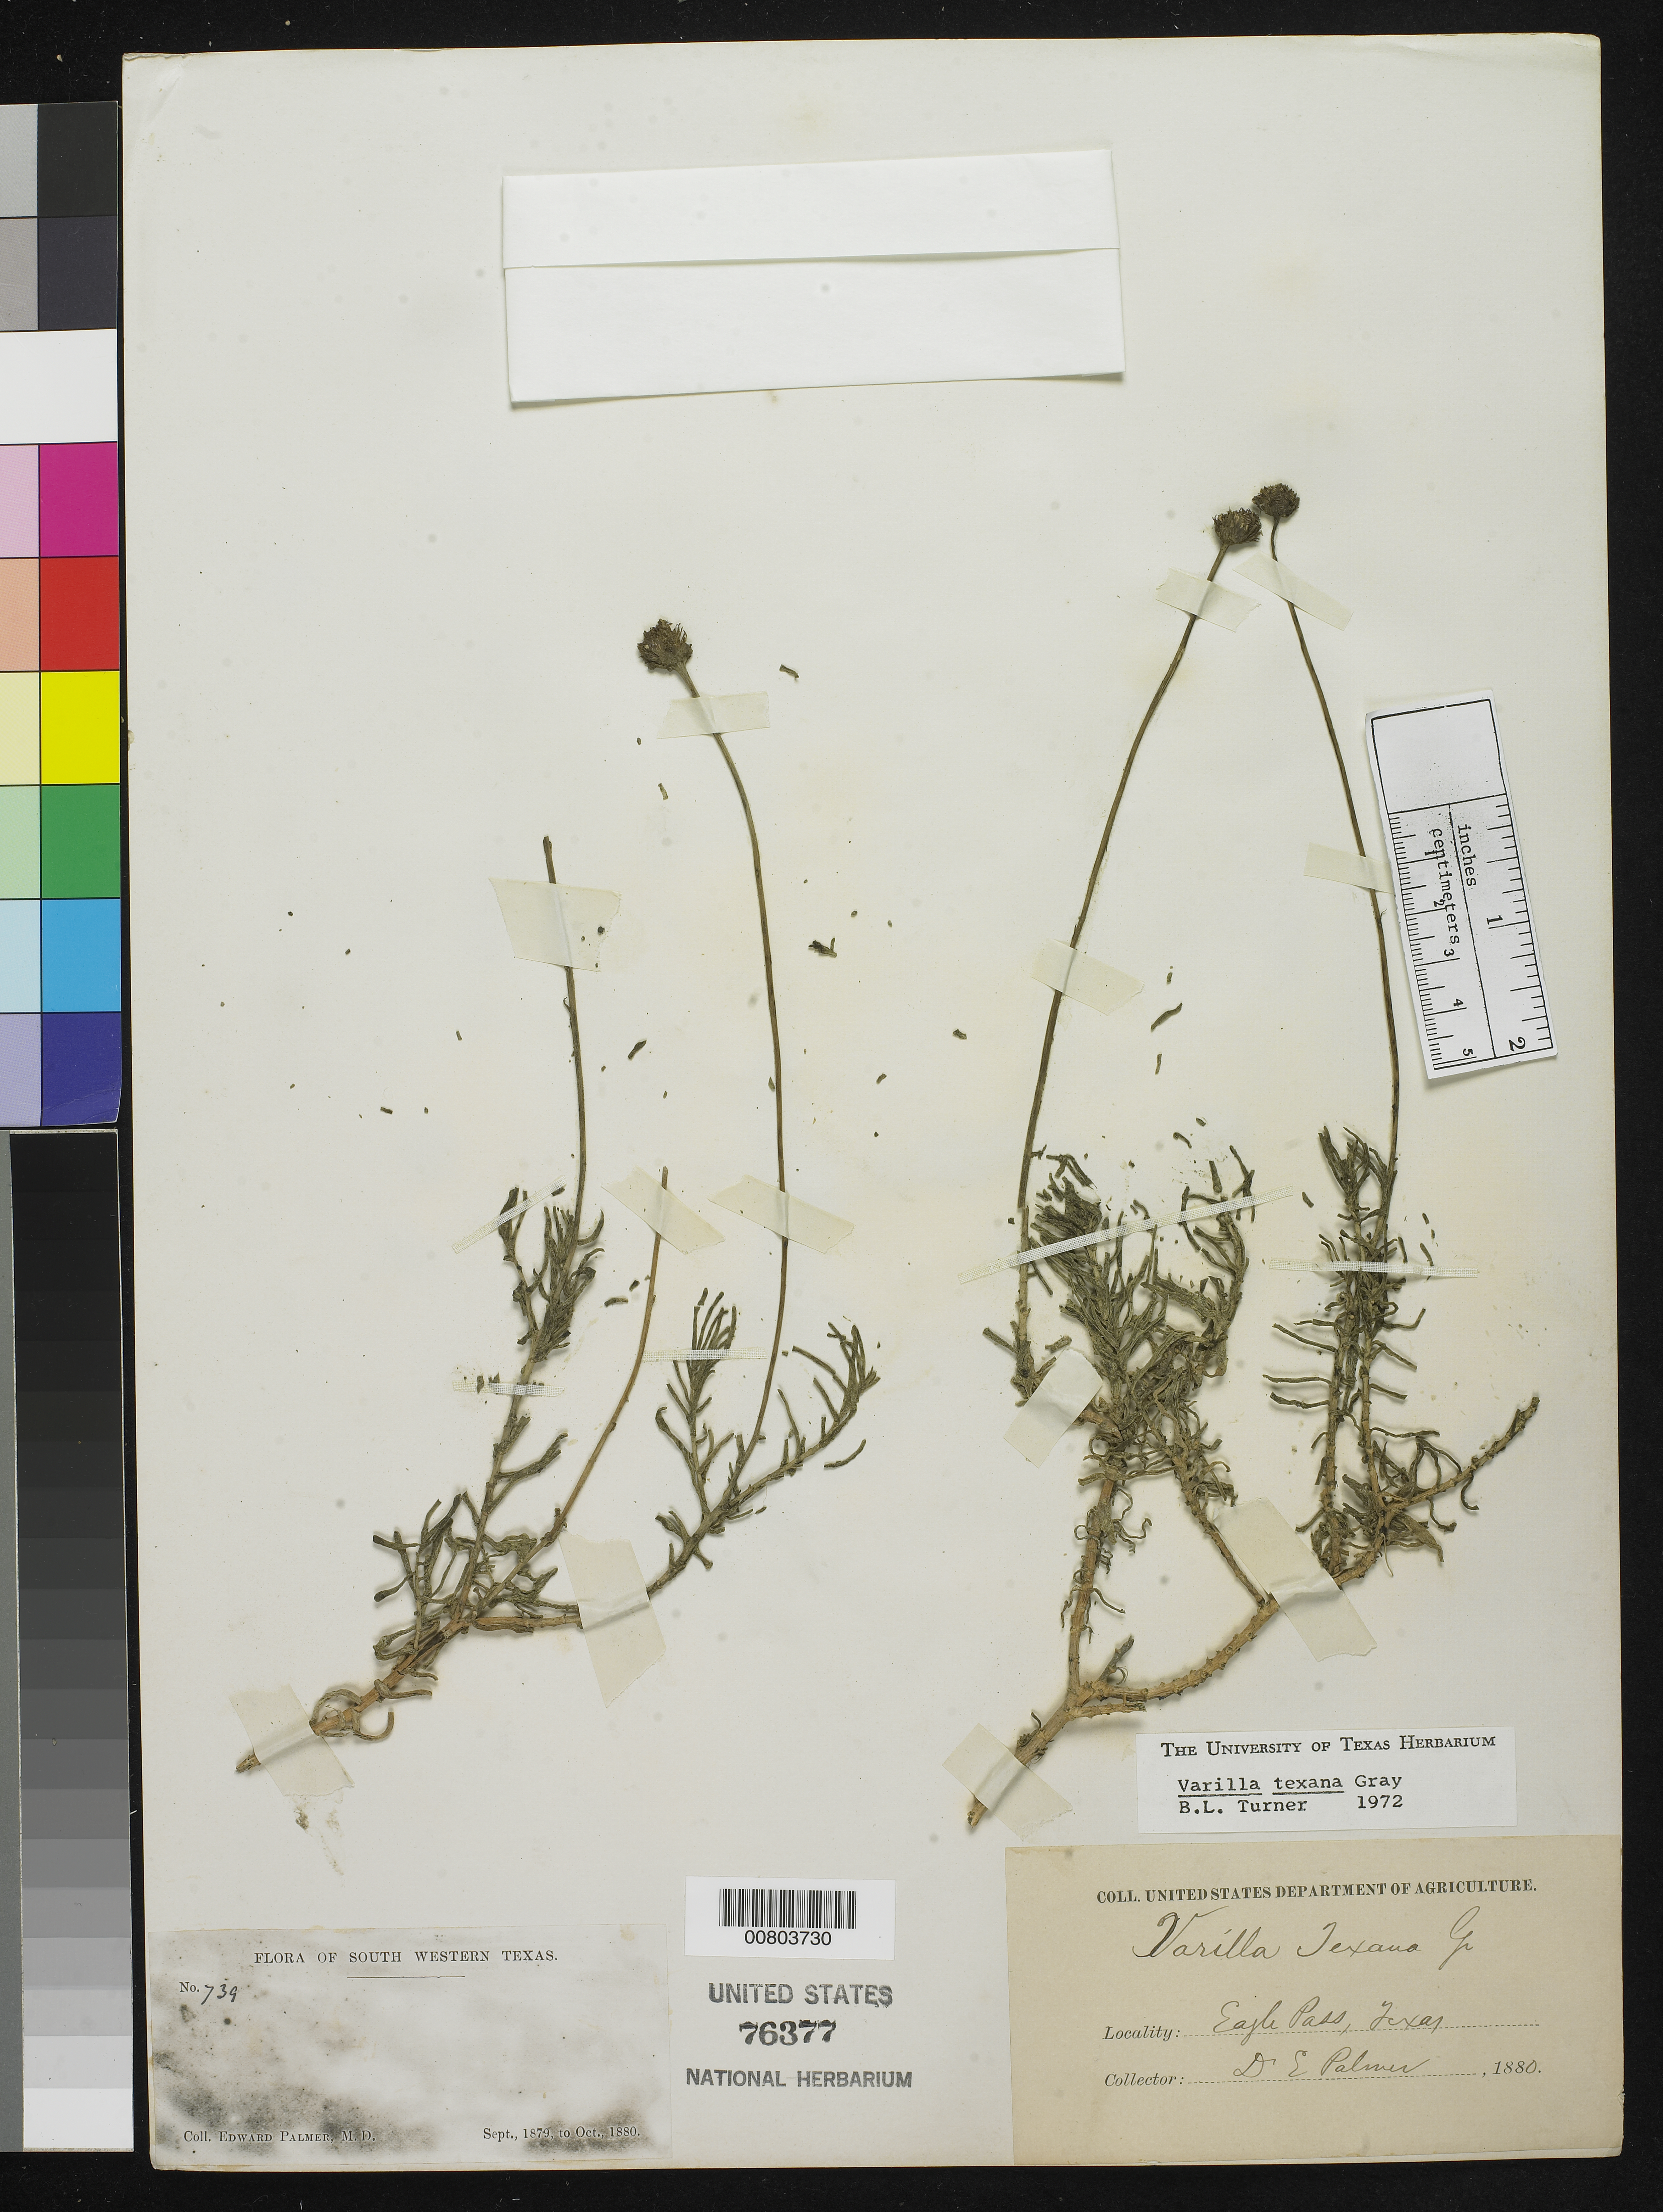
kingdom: Plantae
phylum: Tracheophyta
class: Magnoliopsida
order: Asterales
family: Asteraceae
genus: Varilla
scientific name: Varilla texana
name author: A. Gray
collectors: E. Palmer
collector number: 739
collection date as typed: Jan 1880 to -- Oct 1880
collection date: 1880-01/1880-10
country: United States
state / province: Texas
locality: Eagle Pass, SW Texas.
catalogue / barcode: US 76377